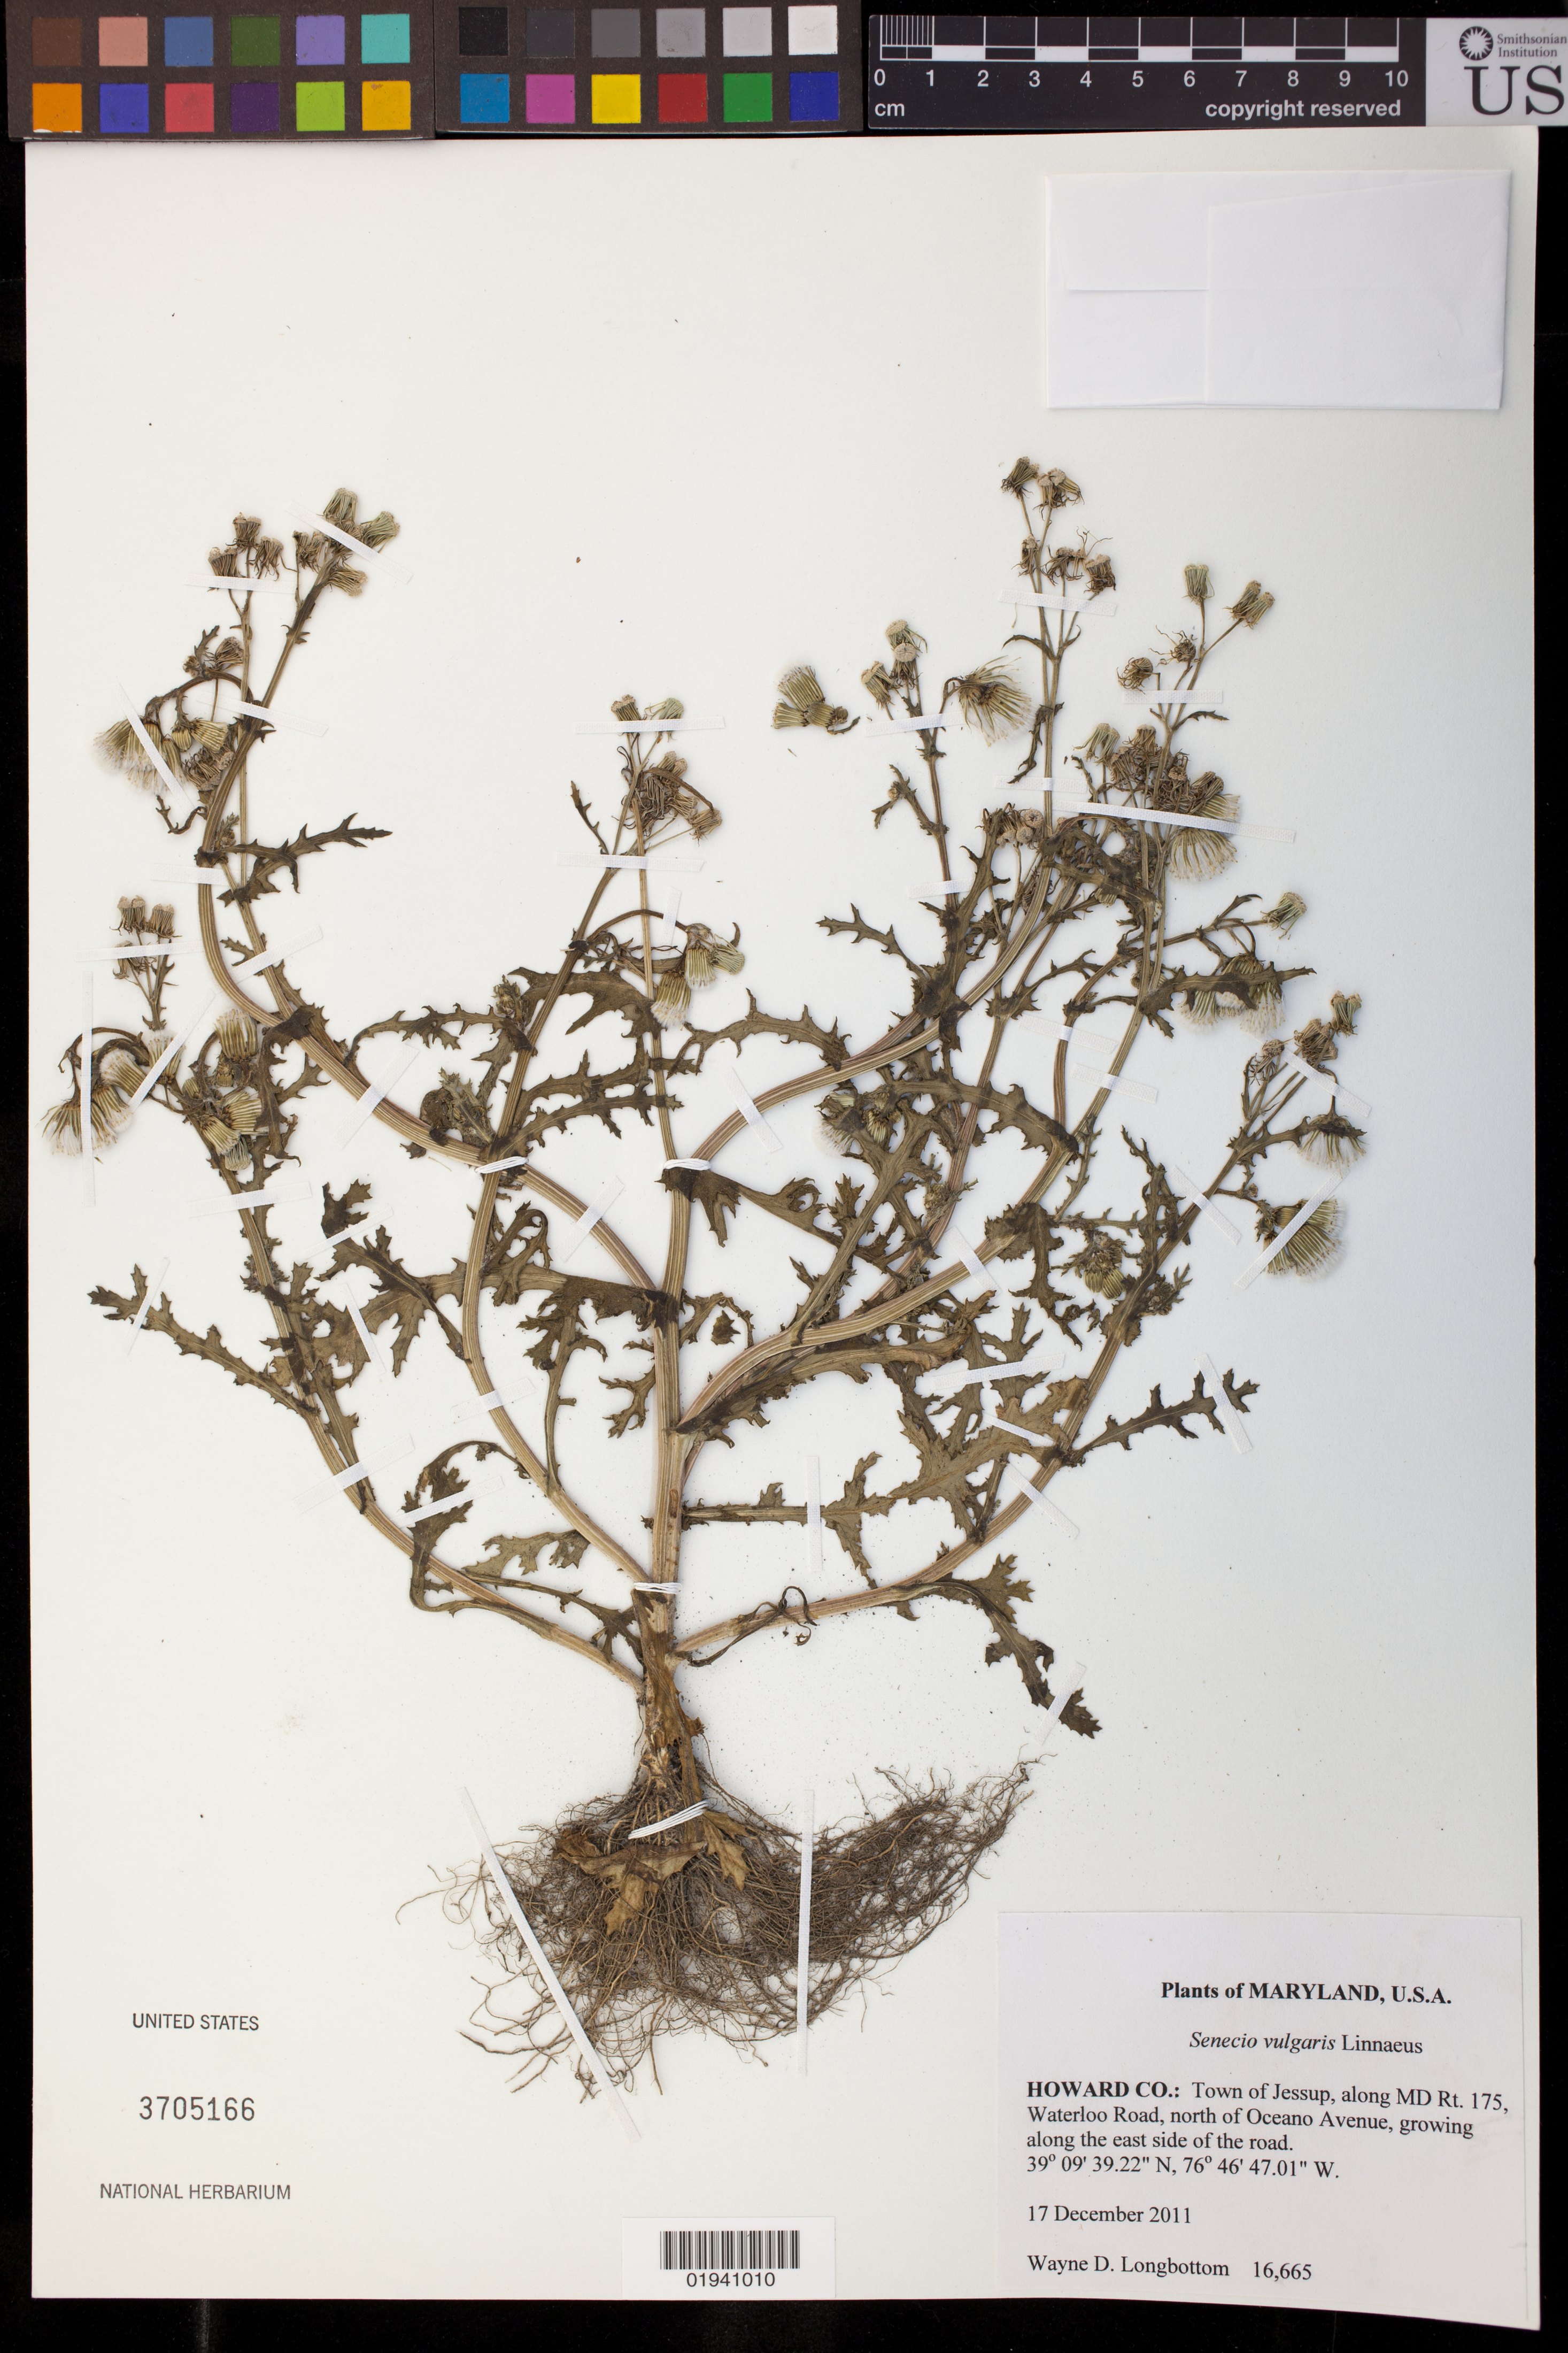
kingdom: Plantae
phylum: Tracheophyta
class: Magnoliopsida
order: Asterales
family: Asteraceae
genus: Senecio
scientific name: Senecio vulgaris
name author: L.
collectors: W. D. Longbottom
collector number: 16665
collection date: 2011-12-17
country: United States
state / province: Maryland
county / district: Howard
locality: Town of Jessup, along with MD Rt. 175, Waterloo Road, north of Ocean Avenue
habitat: growing along the east side of the road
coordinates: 39 00 27.15 N, 76 36 33.42 W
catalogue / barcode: US 3705166